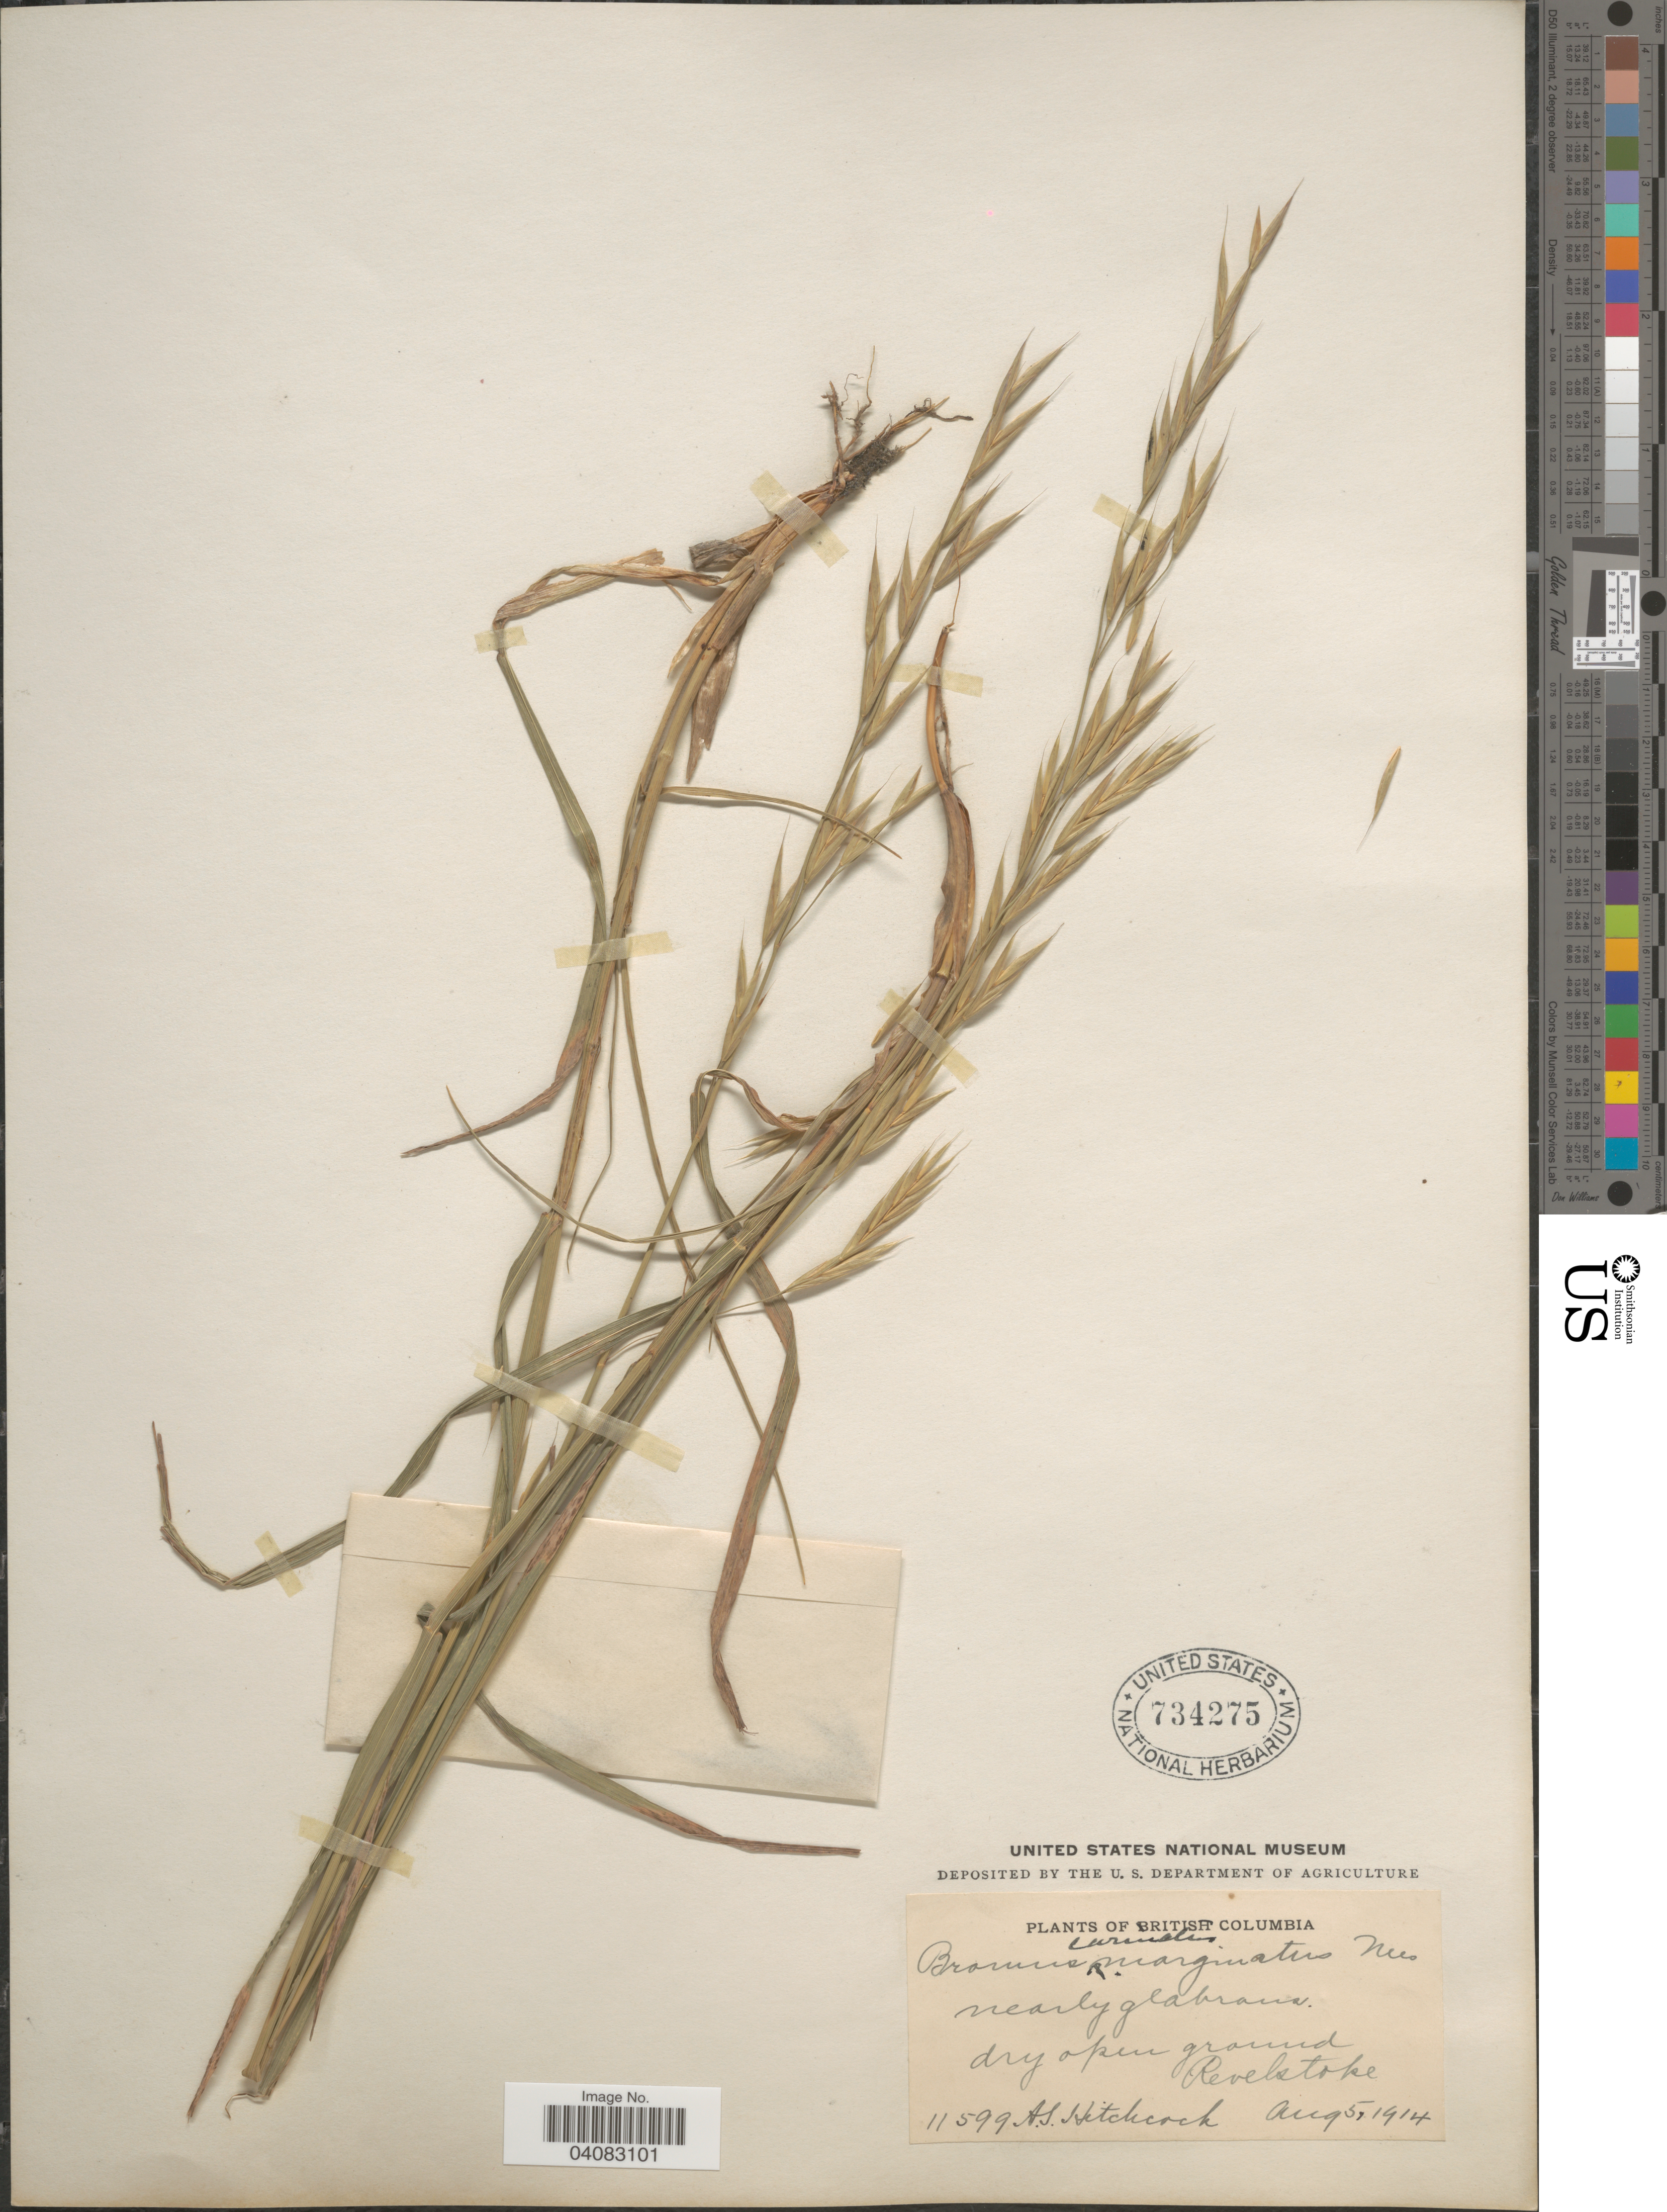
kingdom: Plantae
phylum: Tracheophyta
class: Liliopsida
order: Poales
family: Poaceae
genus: Bromus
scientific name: Bromus marginatus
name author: Nees ex Steud.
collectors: A. S. Hitchcock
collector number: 11599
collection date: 1914-08-05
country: Canada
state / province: British Columbia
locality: Revelstoke.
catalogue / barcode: US 734275